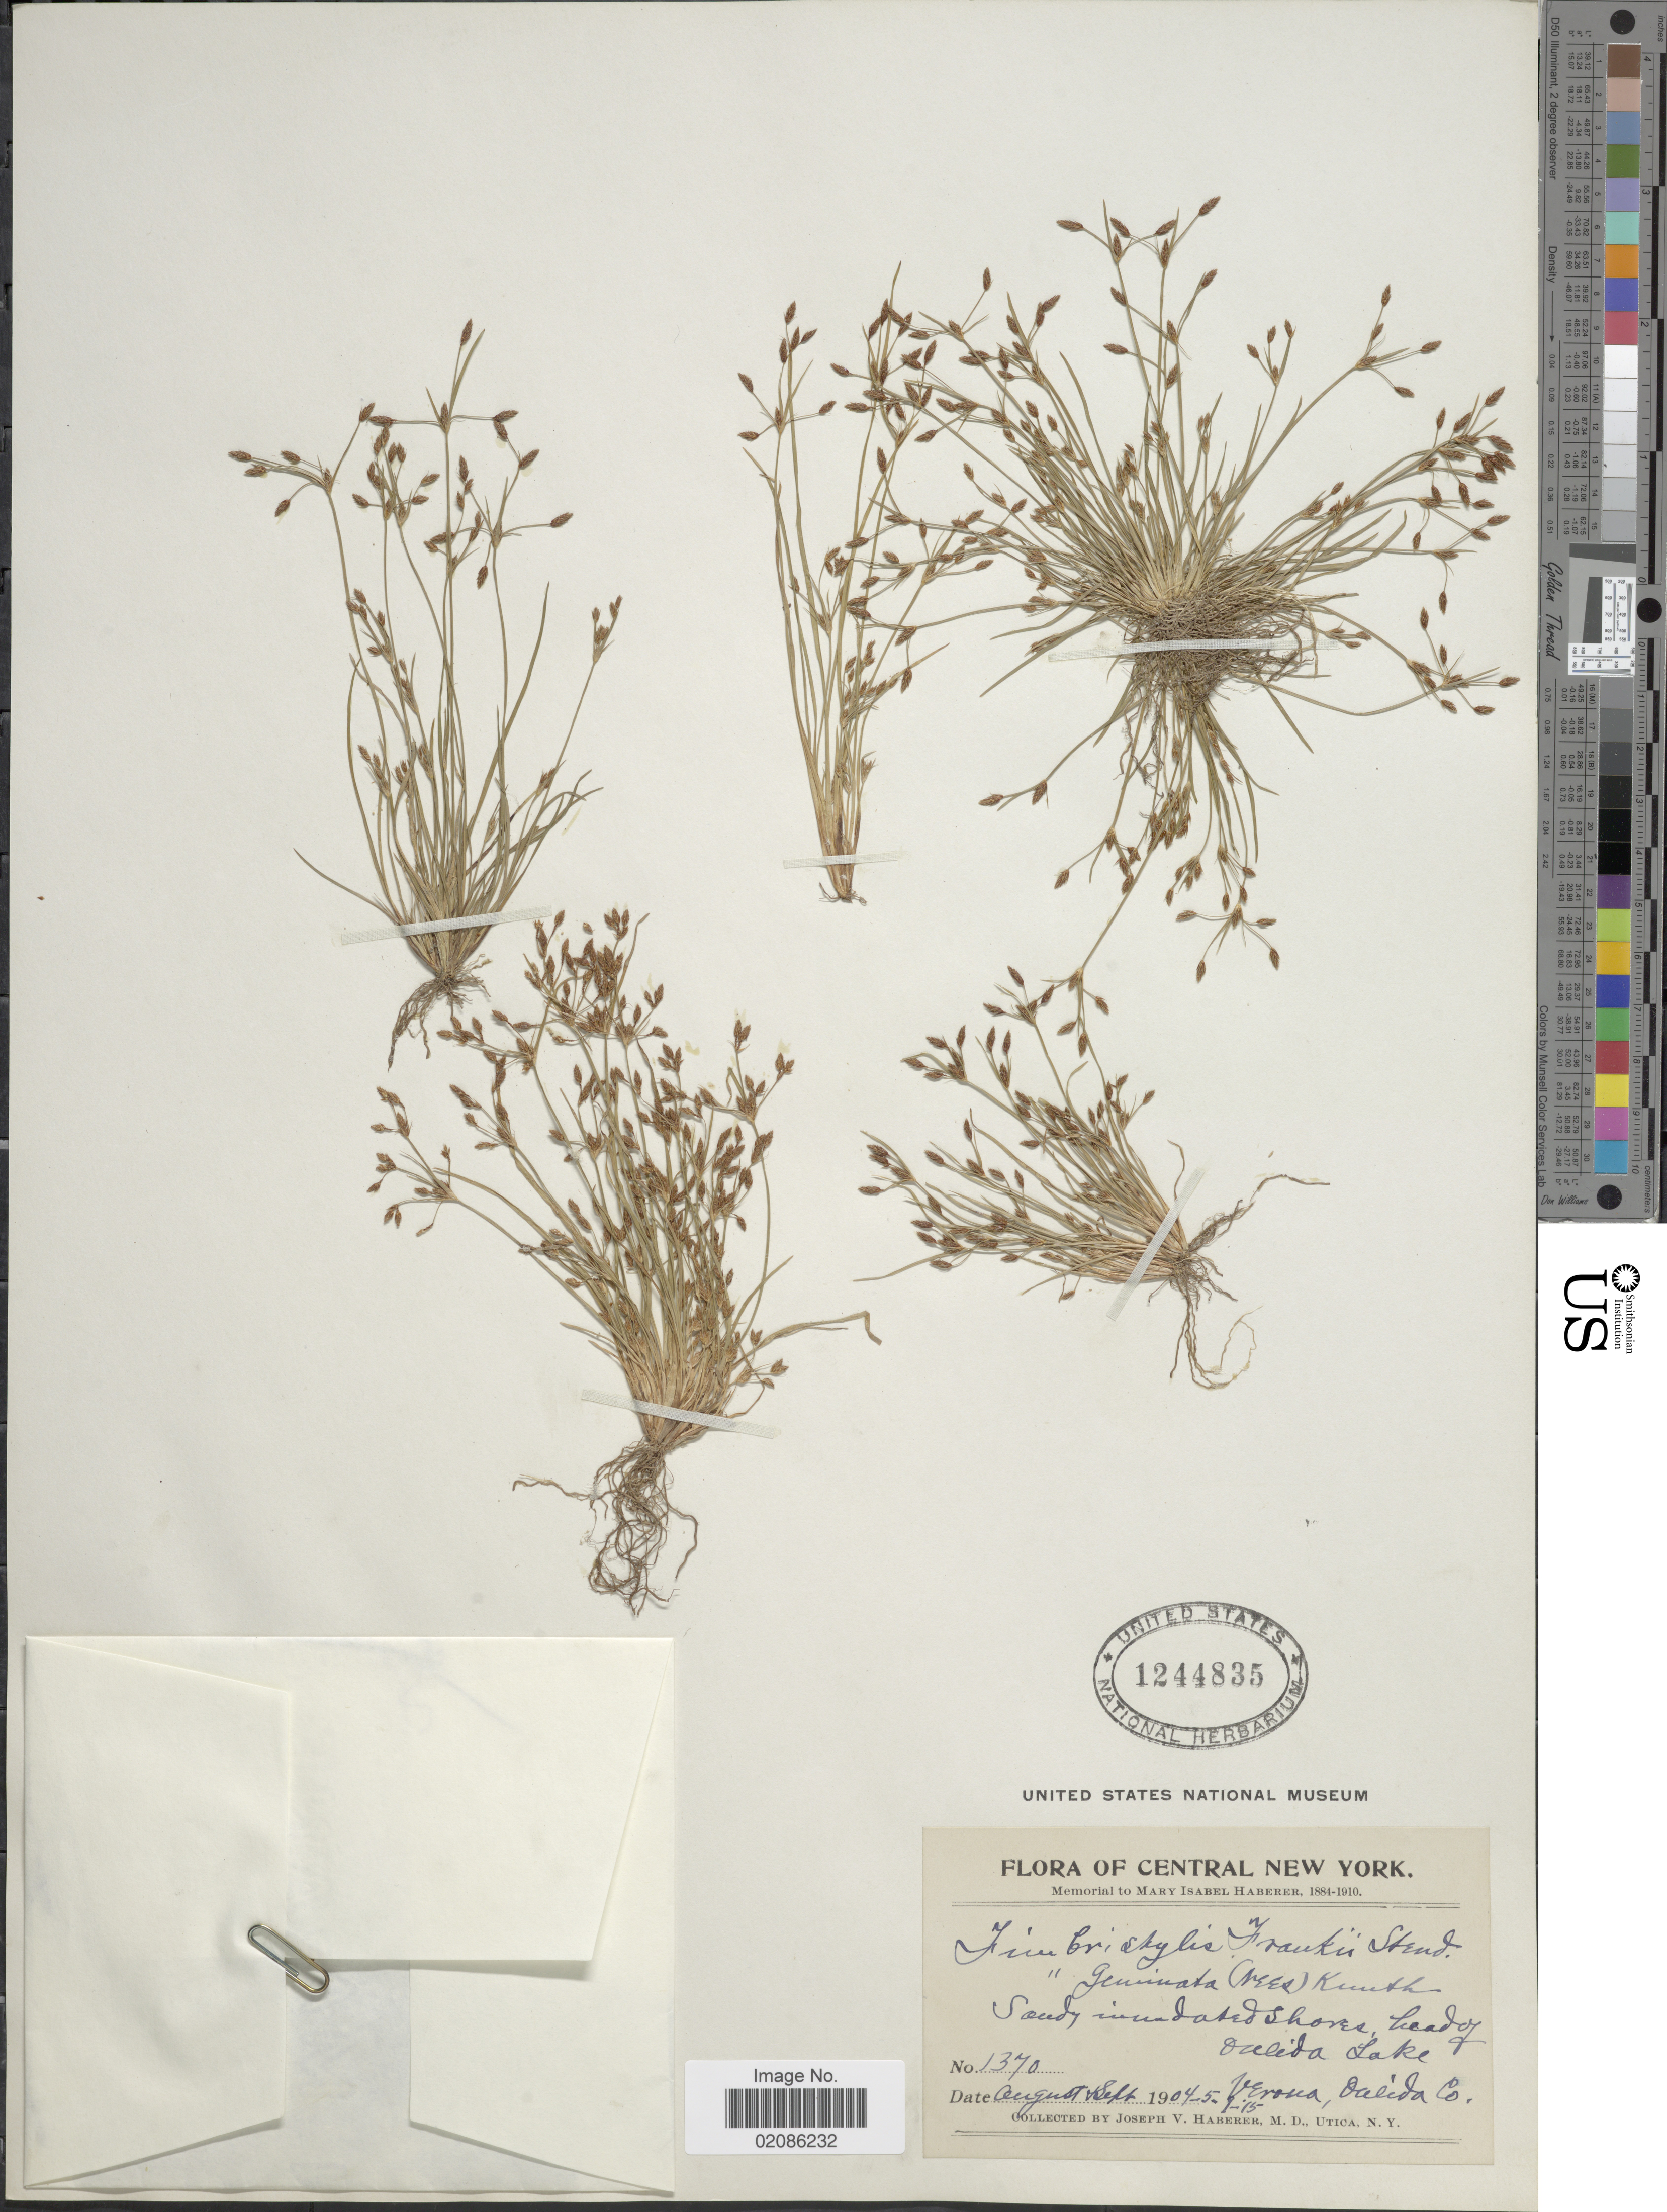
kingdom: Plantae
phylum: Tracheophyta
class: Liliopsida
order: Poales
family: Cyperaceae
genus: Fimbristylis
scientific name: Fimbristylis autumnalis (L.) Roem. & Schult.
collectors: J. V. Haberer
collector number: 1370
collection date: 1904-08/1905-09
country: United States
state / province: New York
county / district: Oneida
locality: Central New York, Sandy inundated shores, head of Oneida Lake, Veona, Oneida Co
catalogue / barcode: US 1244835